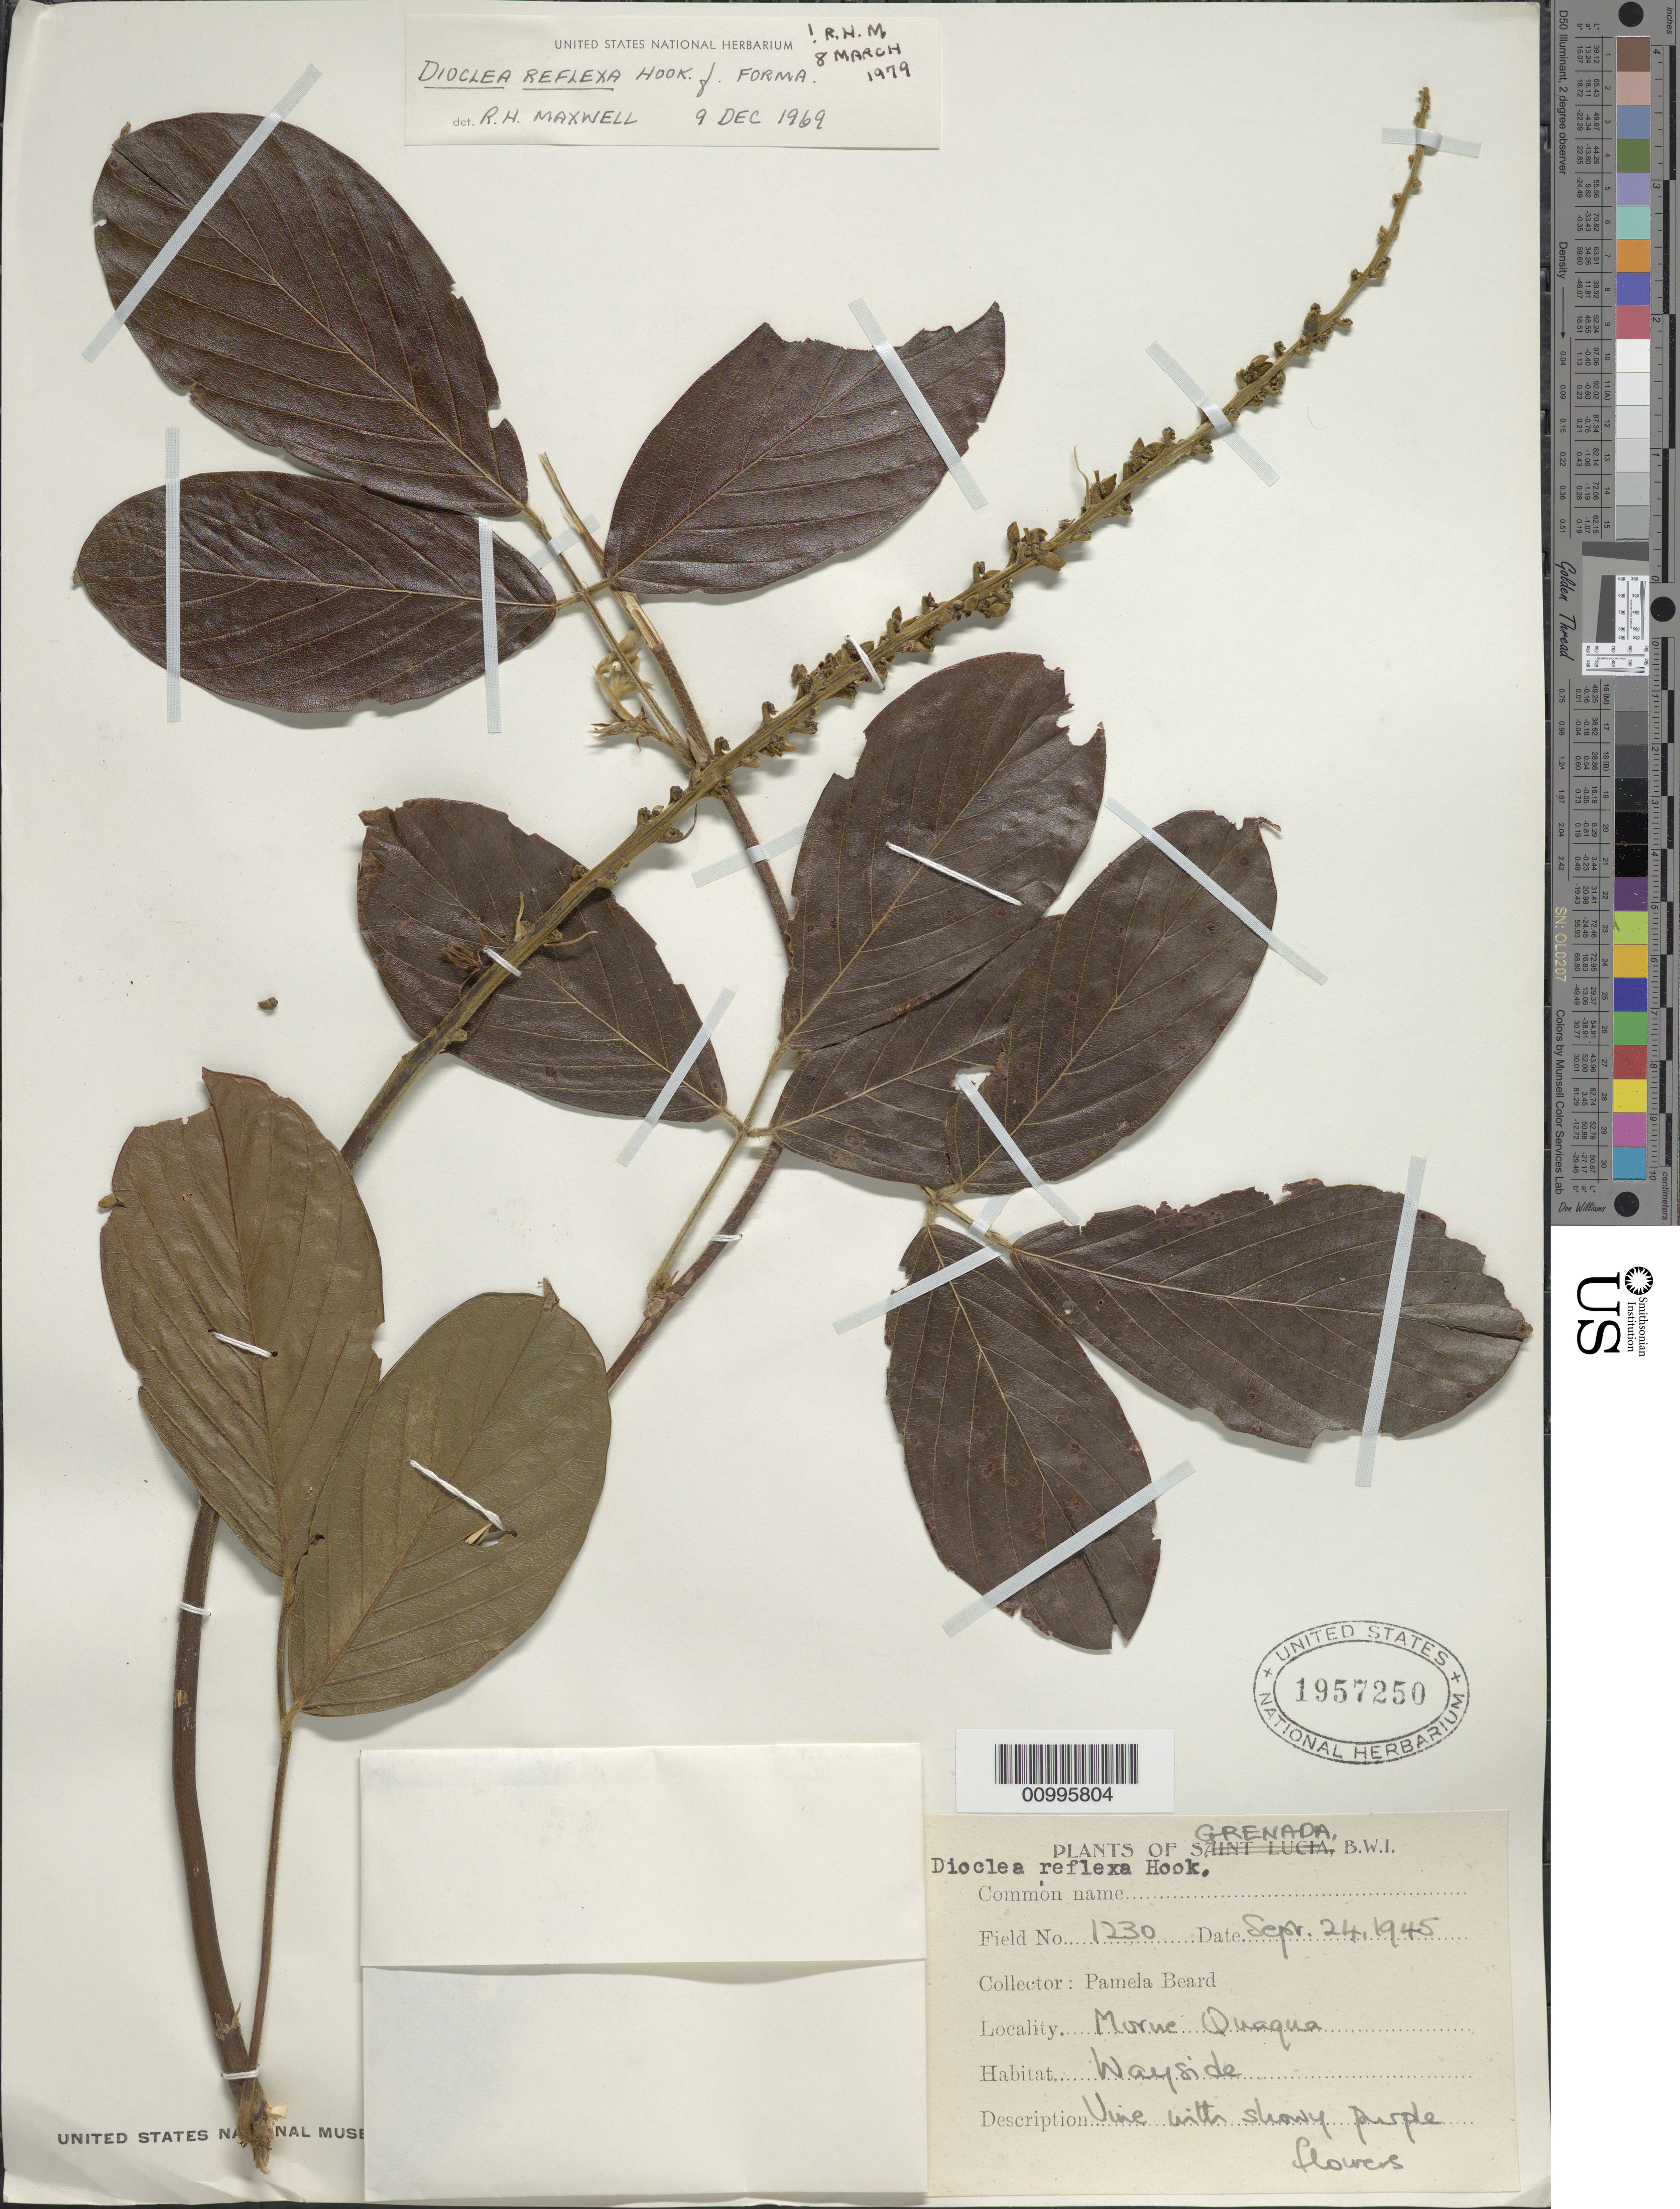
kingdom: Plantae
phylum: Tracheophyta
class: Magnoliopsida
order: Fabales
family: Fabaceae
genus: Macropsychanthus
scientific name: Macropsychanthus comosus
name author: (G. Mey.) L.P. Queiroz & Snak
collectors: P. Beard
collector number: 1230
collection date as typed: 24 Sep 1945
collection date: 1945-09-24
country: Grenada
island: Grenada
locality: Morue Quaqua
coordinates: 0 N, 0 E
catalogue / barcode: US 1957250